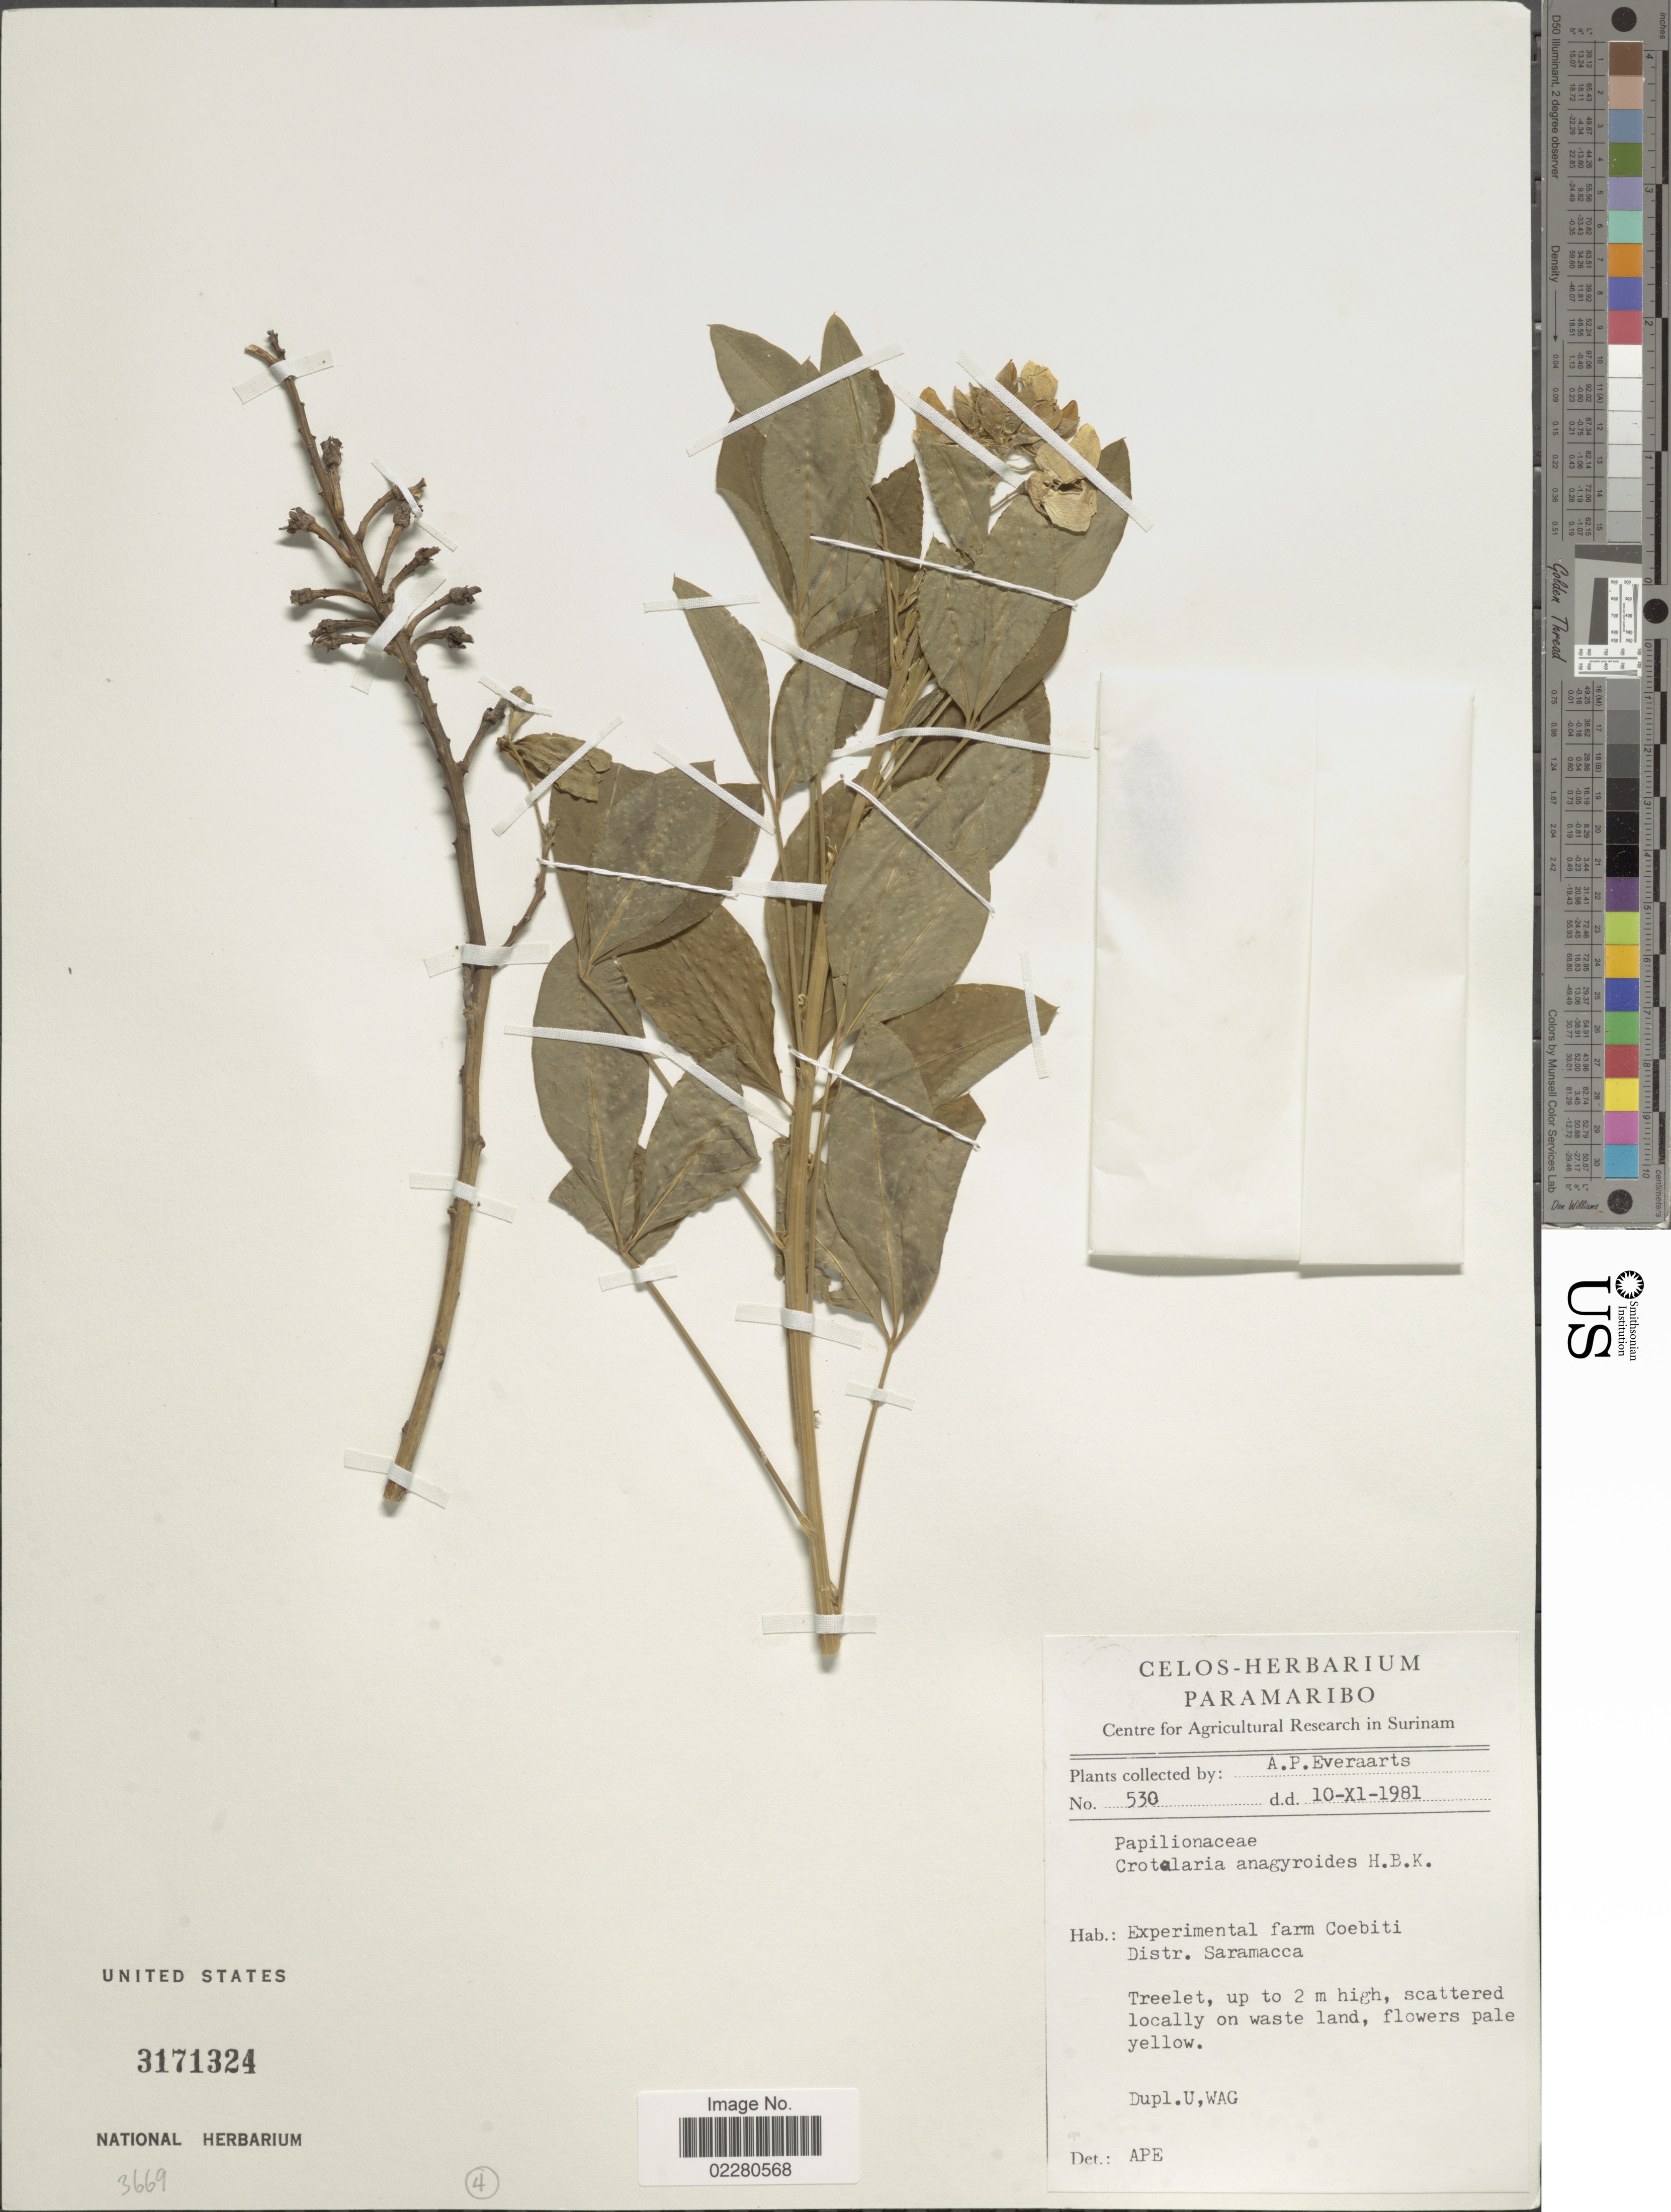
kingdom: Plantae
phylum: Tracheophyta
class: Magnoliopsida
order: Fabales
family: Fabaceae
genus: Crotalaria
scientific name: Crotalaria anagyroides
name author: Kunth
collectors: A. Everaarts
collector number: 530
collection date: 1981-11-10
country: Suriname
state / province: Saramacca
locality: Experimental farm Coebiti Distr. Saramacca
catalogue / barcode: US 3171324